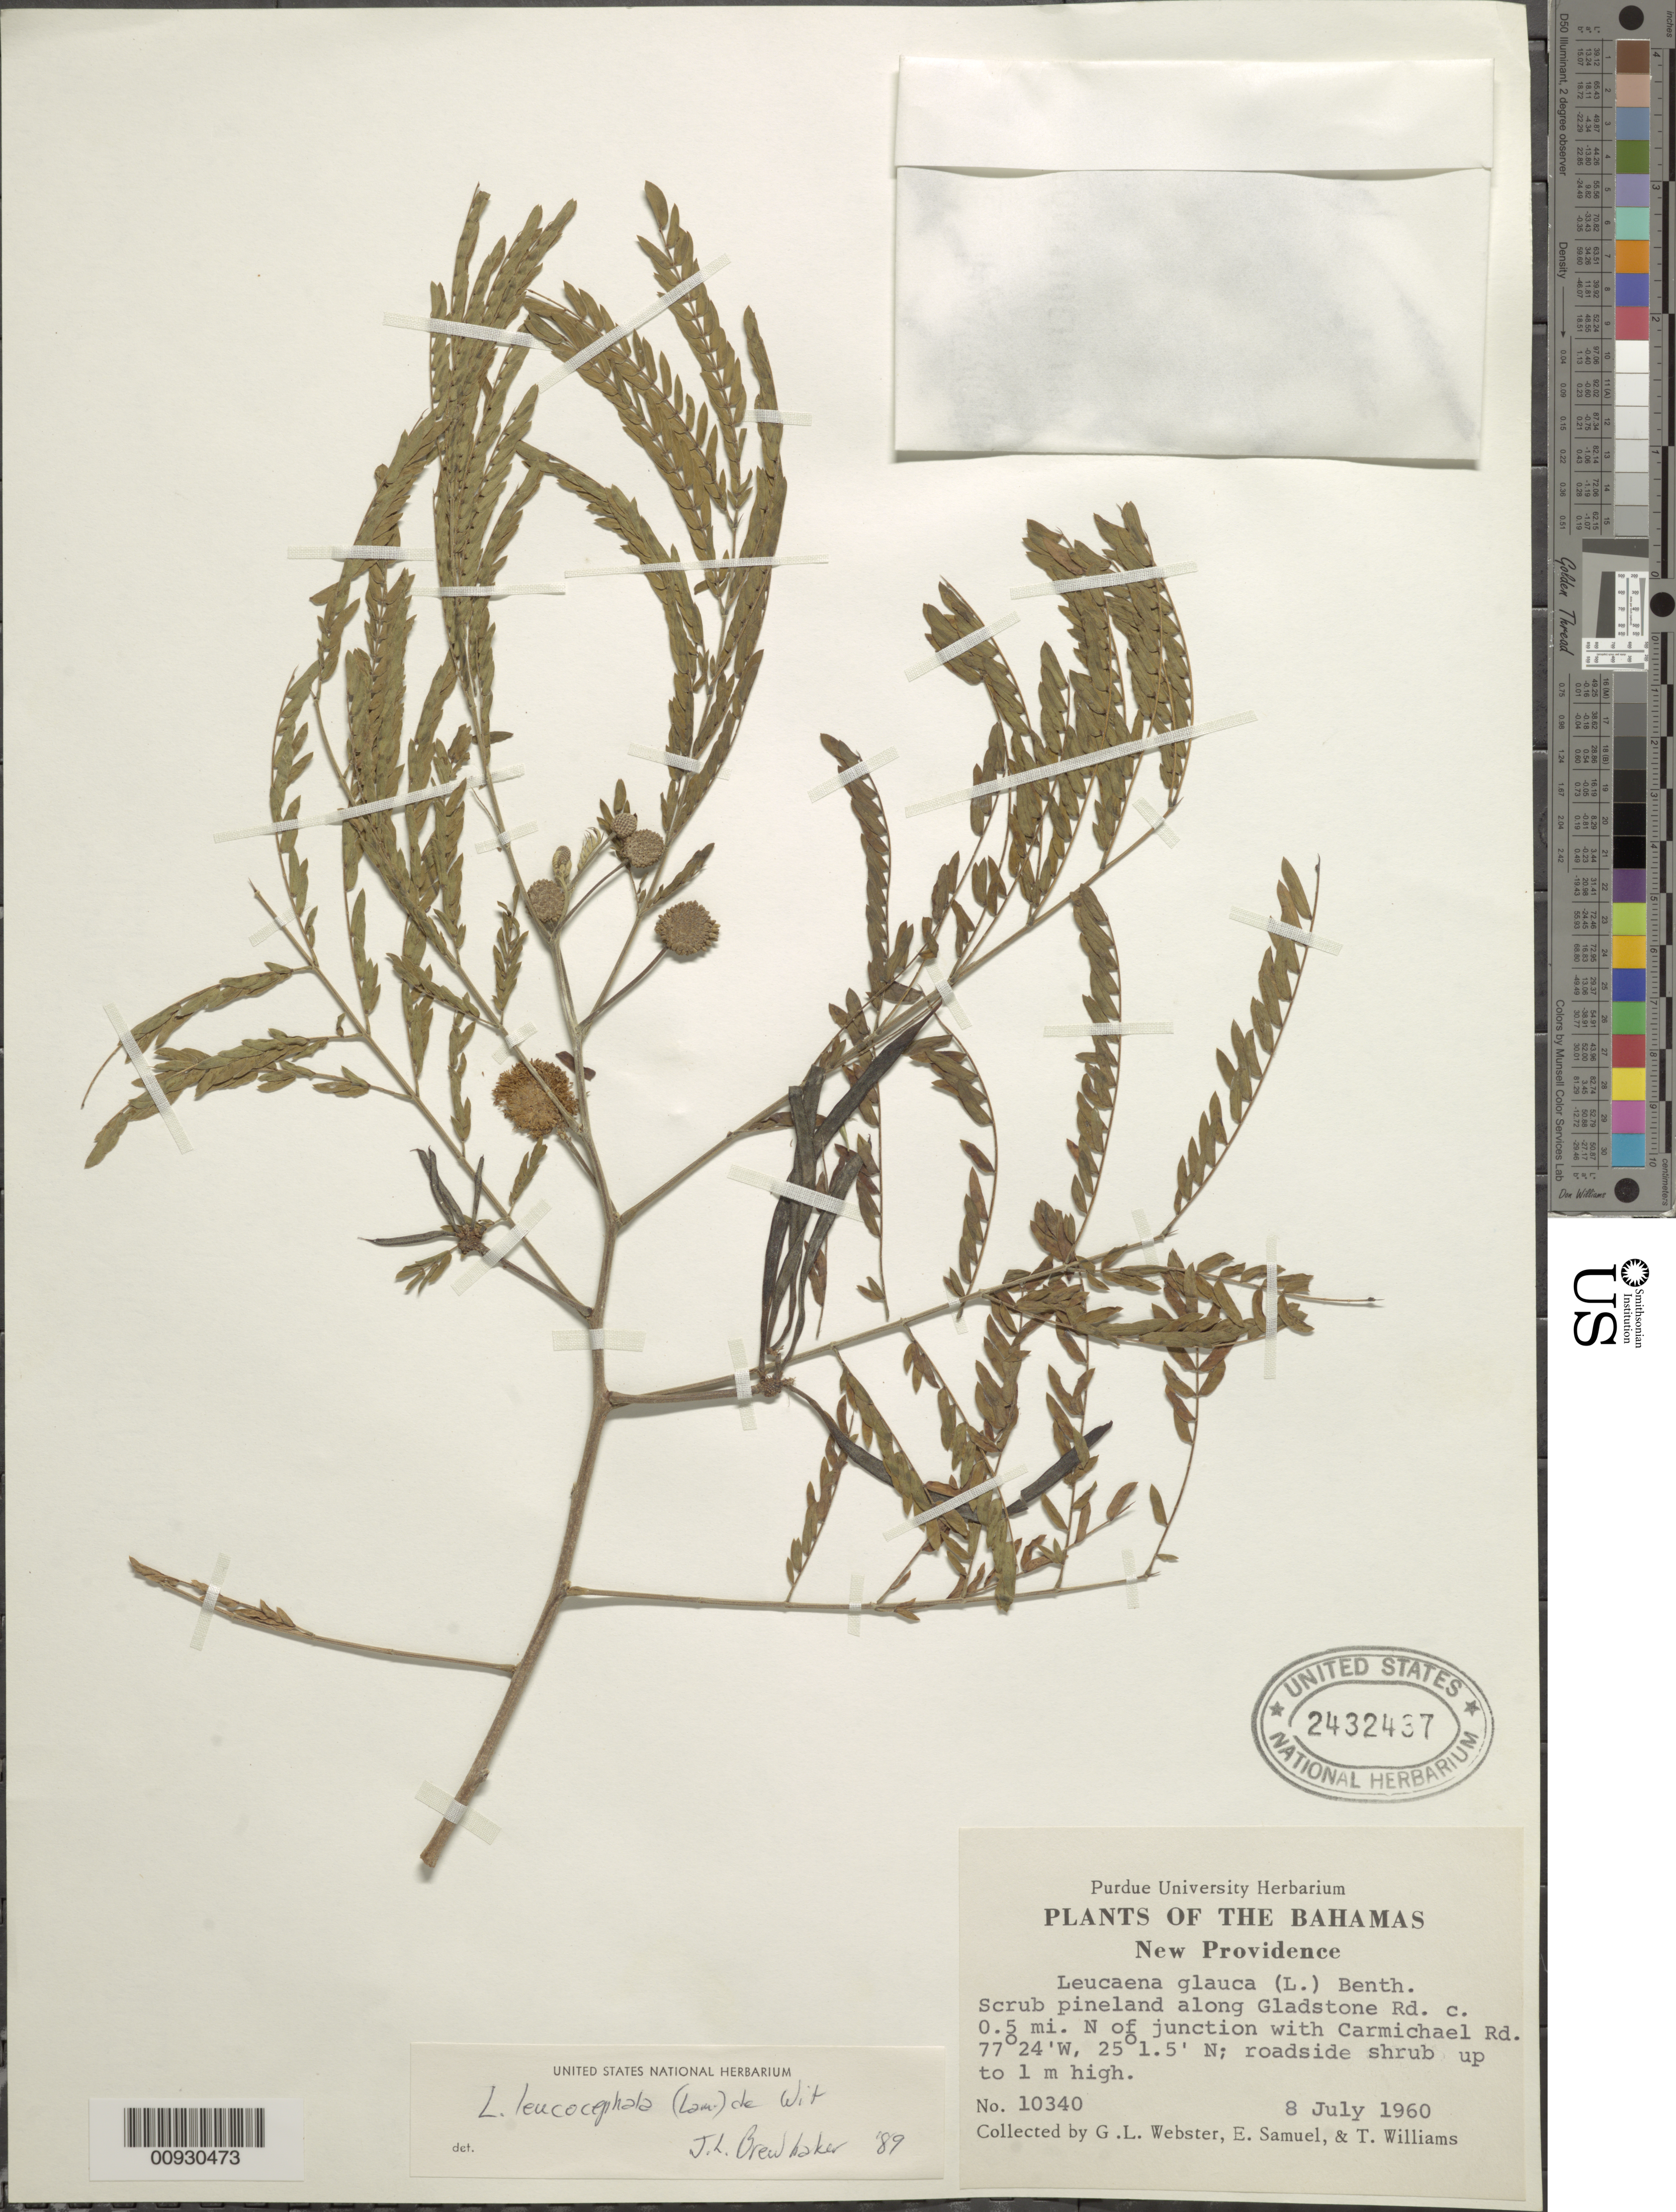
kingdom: Plantae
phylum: Tracheophyta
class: Magnoliopsida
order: Fabales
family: Fabaceae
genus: Leucaena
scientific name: Leucaena leucocephala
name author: (Lam.) de Wit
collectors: G. L. Webster, E. Samuels & T. Williams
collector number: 10340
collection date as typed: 08 Jul 1960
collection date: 1960-07-08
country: Bahamas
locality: Scrub pineland along Gladstone Rd. C. 0.5 mi. N. of junction with Carmichael Rd. 77 degrees 24' W 1.5' N;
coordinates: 0 N, 0 E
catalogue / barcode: US 2432437